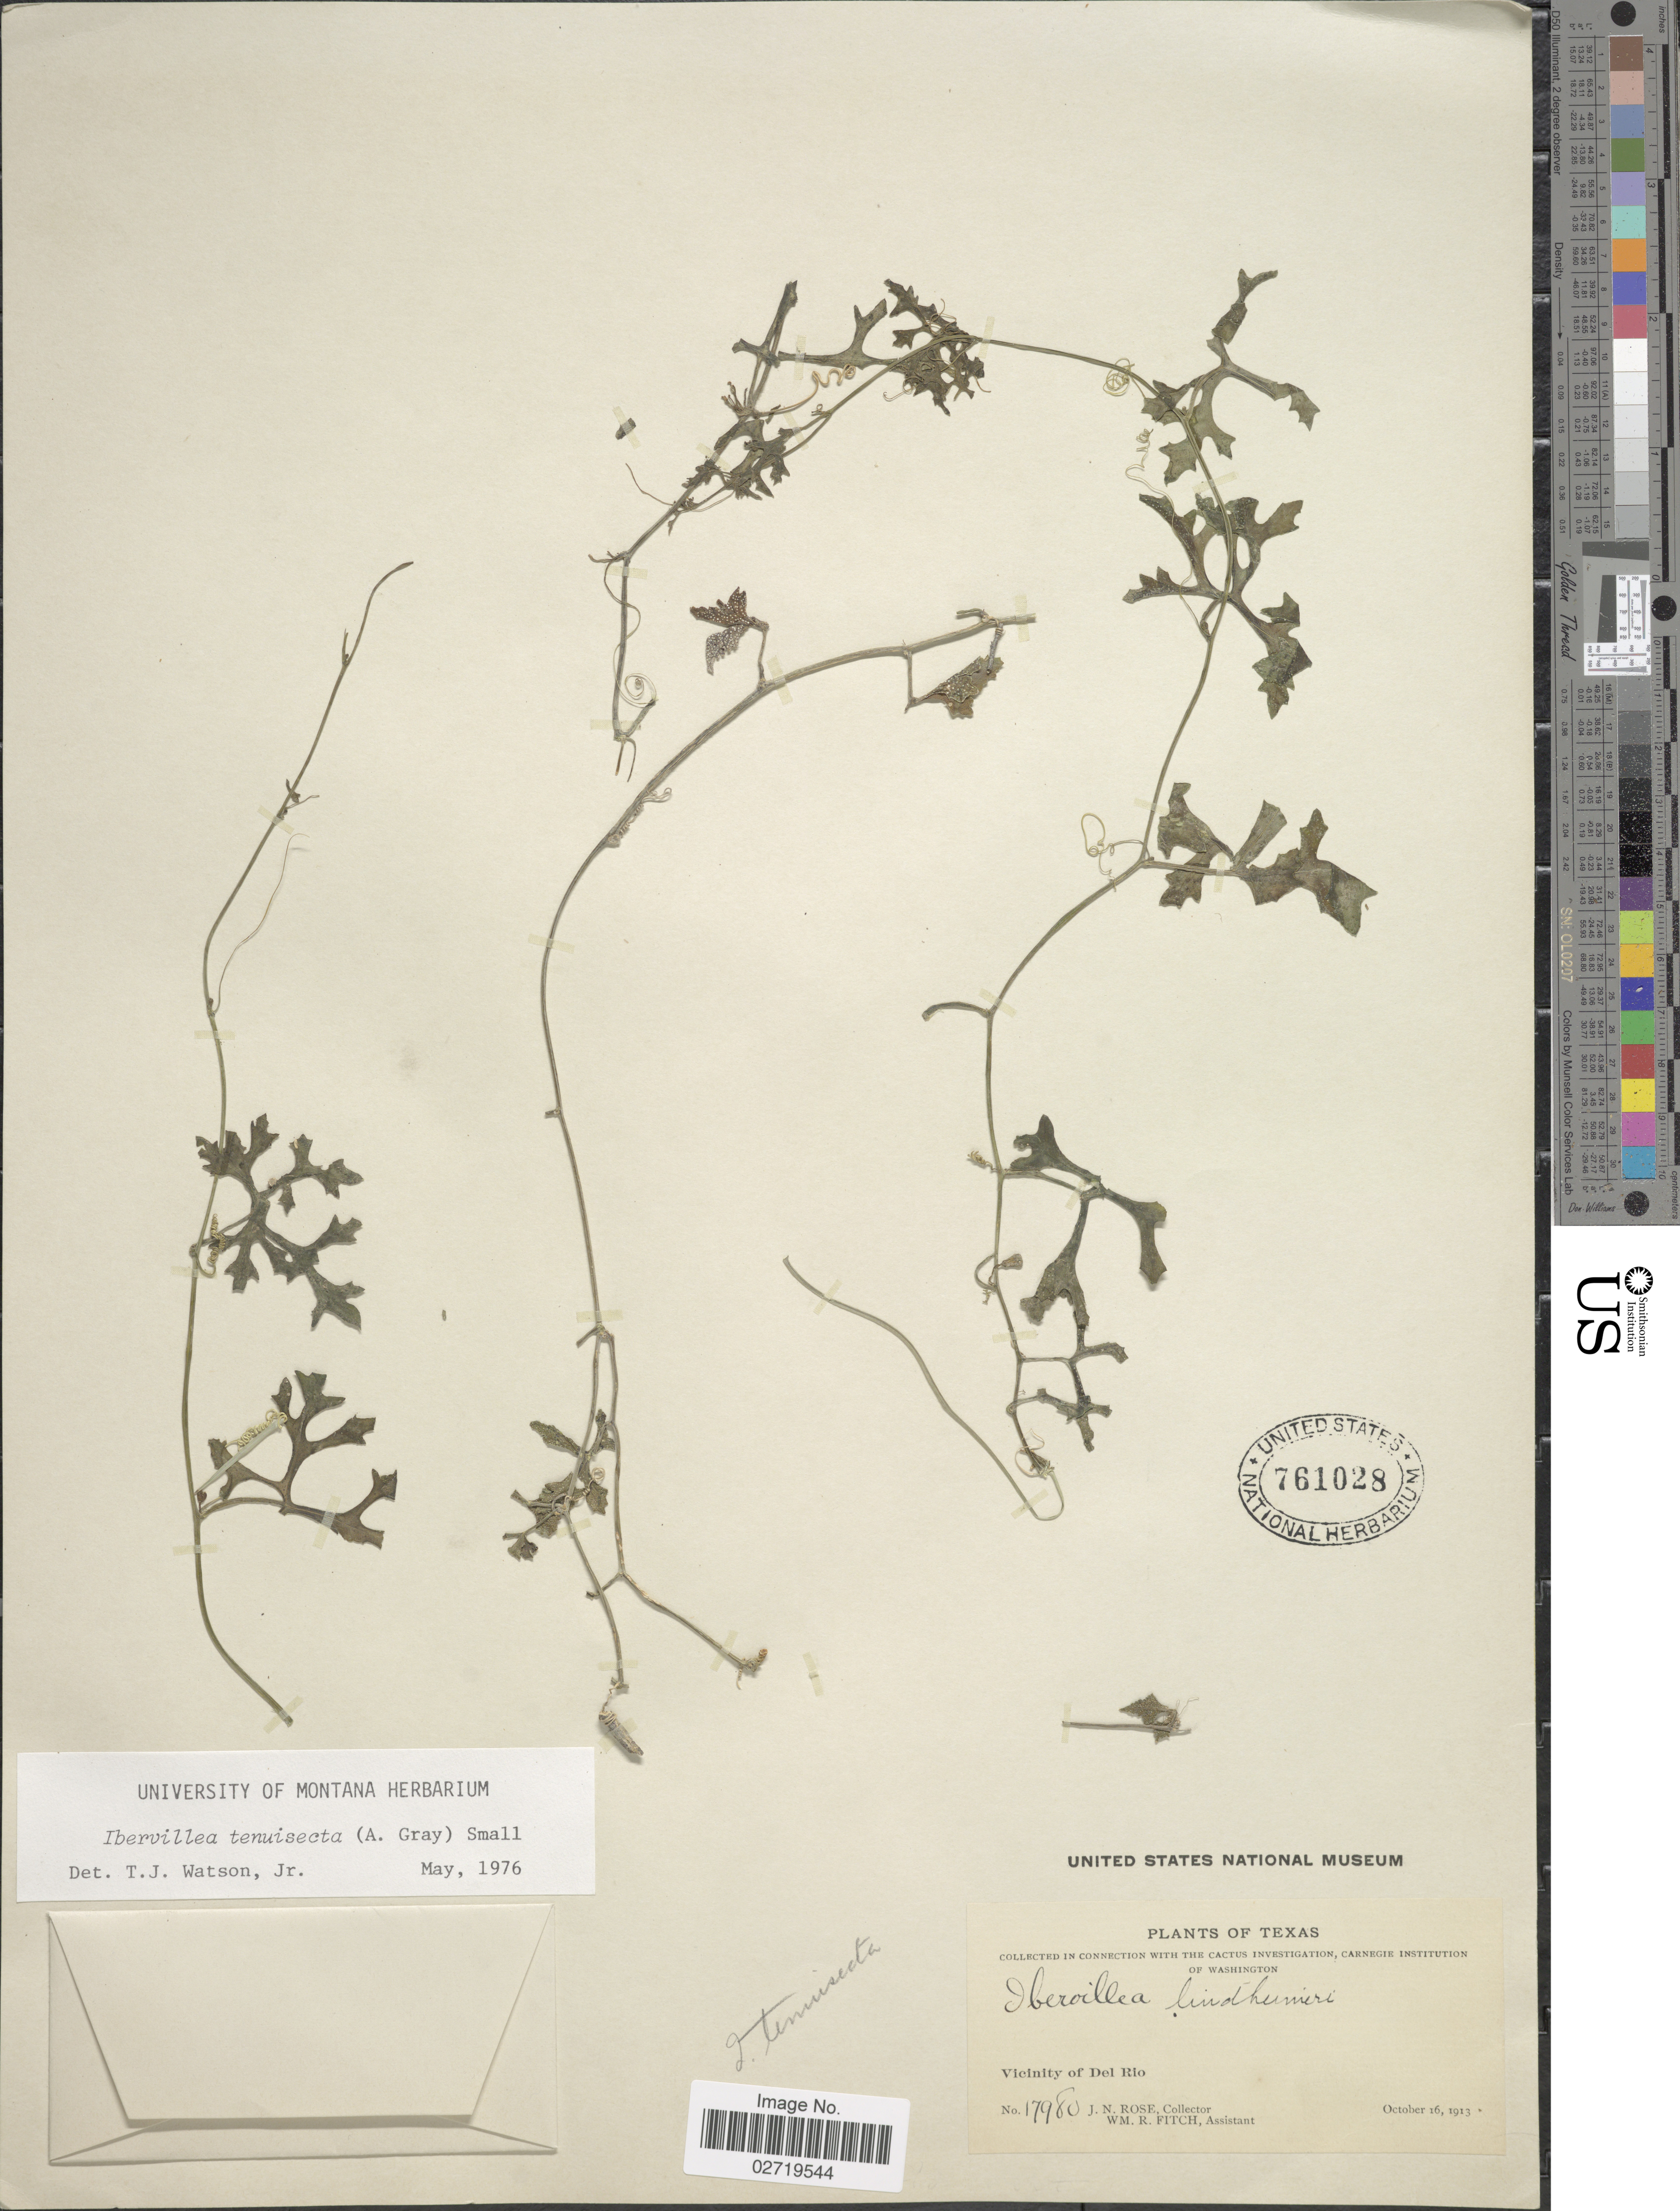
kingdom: Plantae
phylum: Tracheophyta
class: Magnoliopsida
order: Cucurbitales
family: Cucurbitaceae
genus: Ibervillea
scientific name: Ibervillea tenuisecta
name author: (A. Gray) Small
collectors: J. N. Rose & W. R. Fitch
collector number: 17980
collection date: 1913-10-16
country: United States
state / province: Texas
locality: Vicinity of Del Rio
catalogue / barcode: US 761028